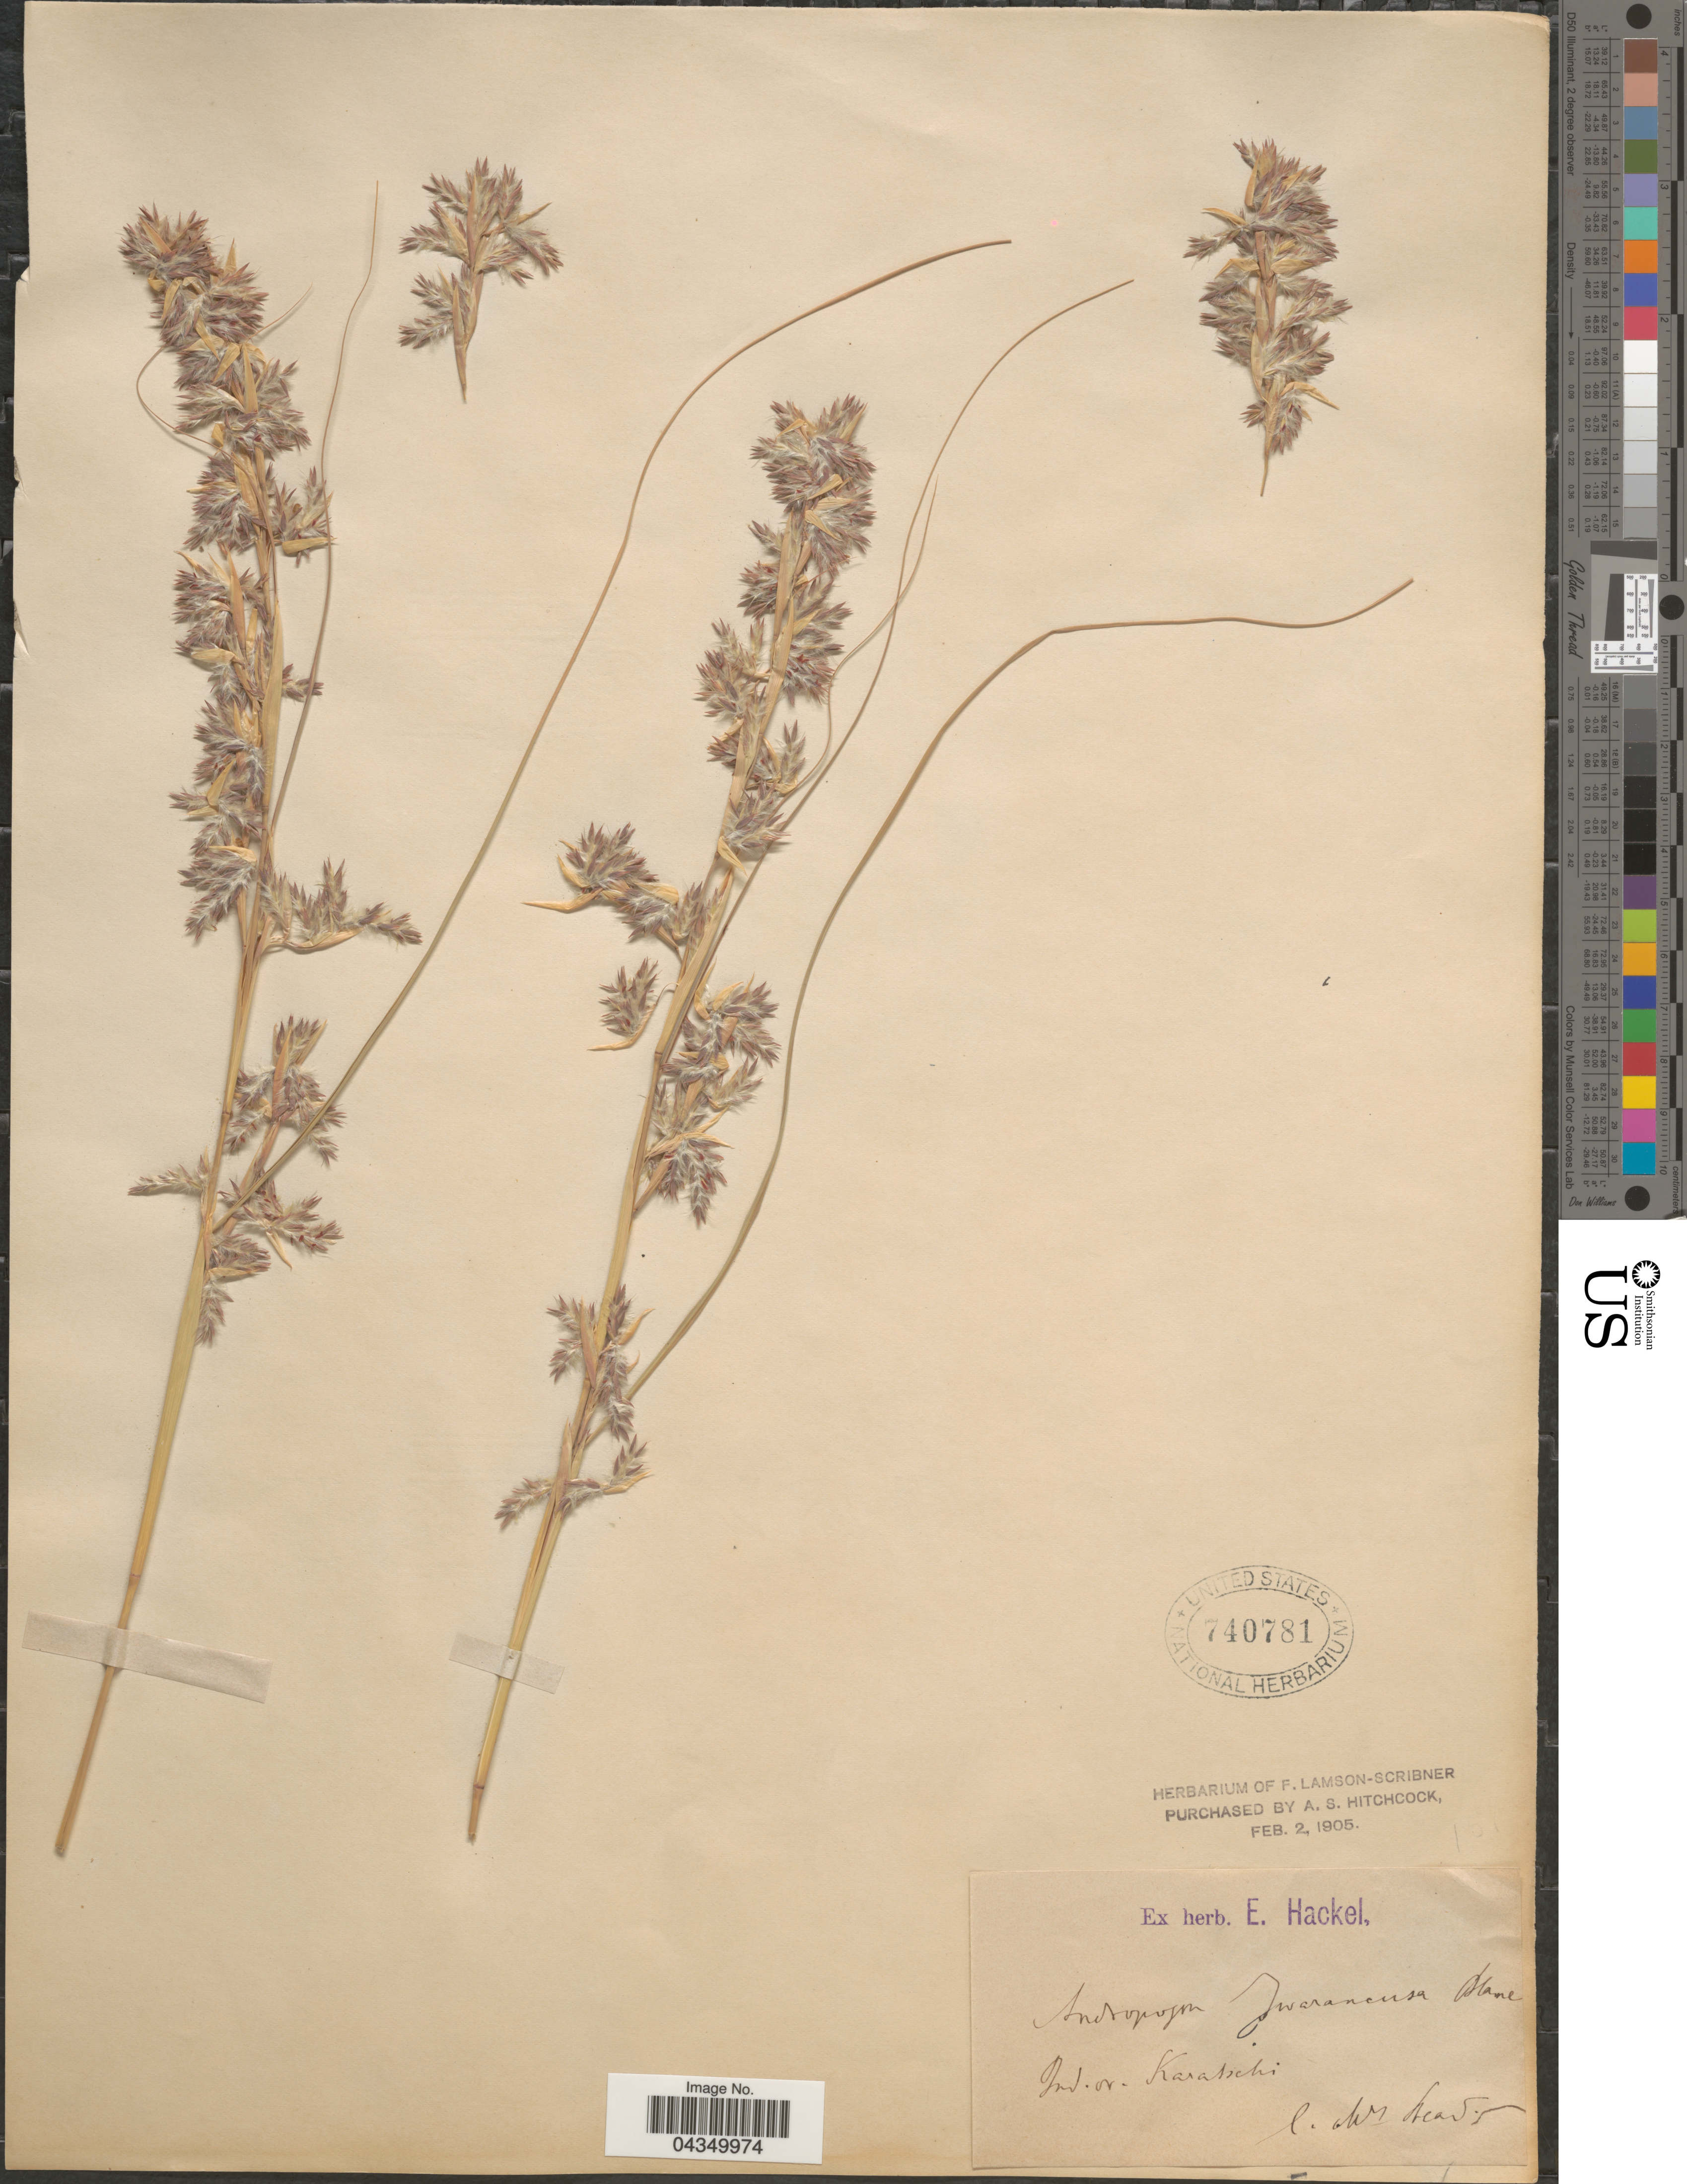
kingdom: Plantae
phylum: Tracheophyta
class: Liliopsida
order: Poales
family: Poaceae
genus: Cymbopogon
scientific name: Cymbopogon iwarancusa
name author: (Jones) Schult.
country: Pakistan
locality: Ind. or. Karatschi.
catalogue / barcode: US 740781